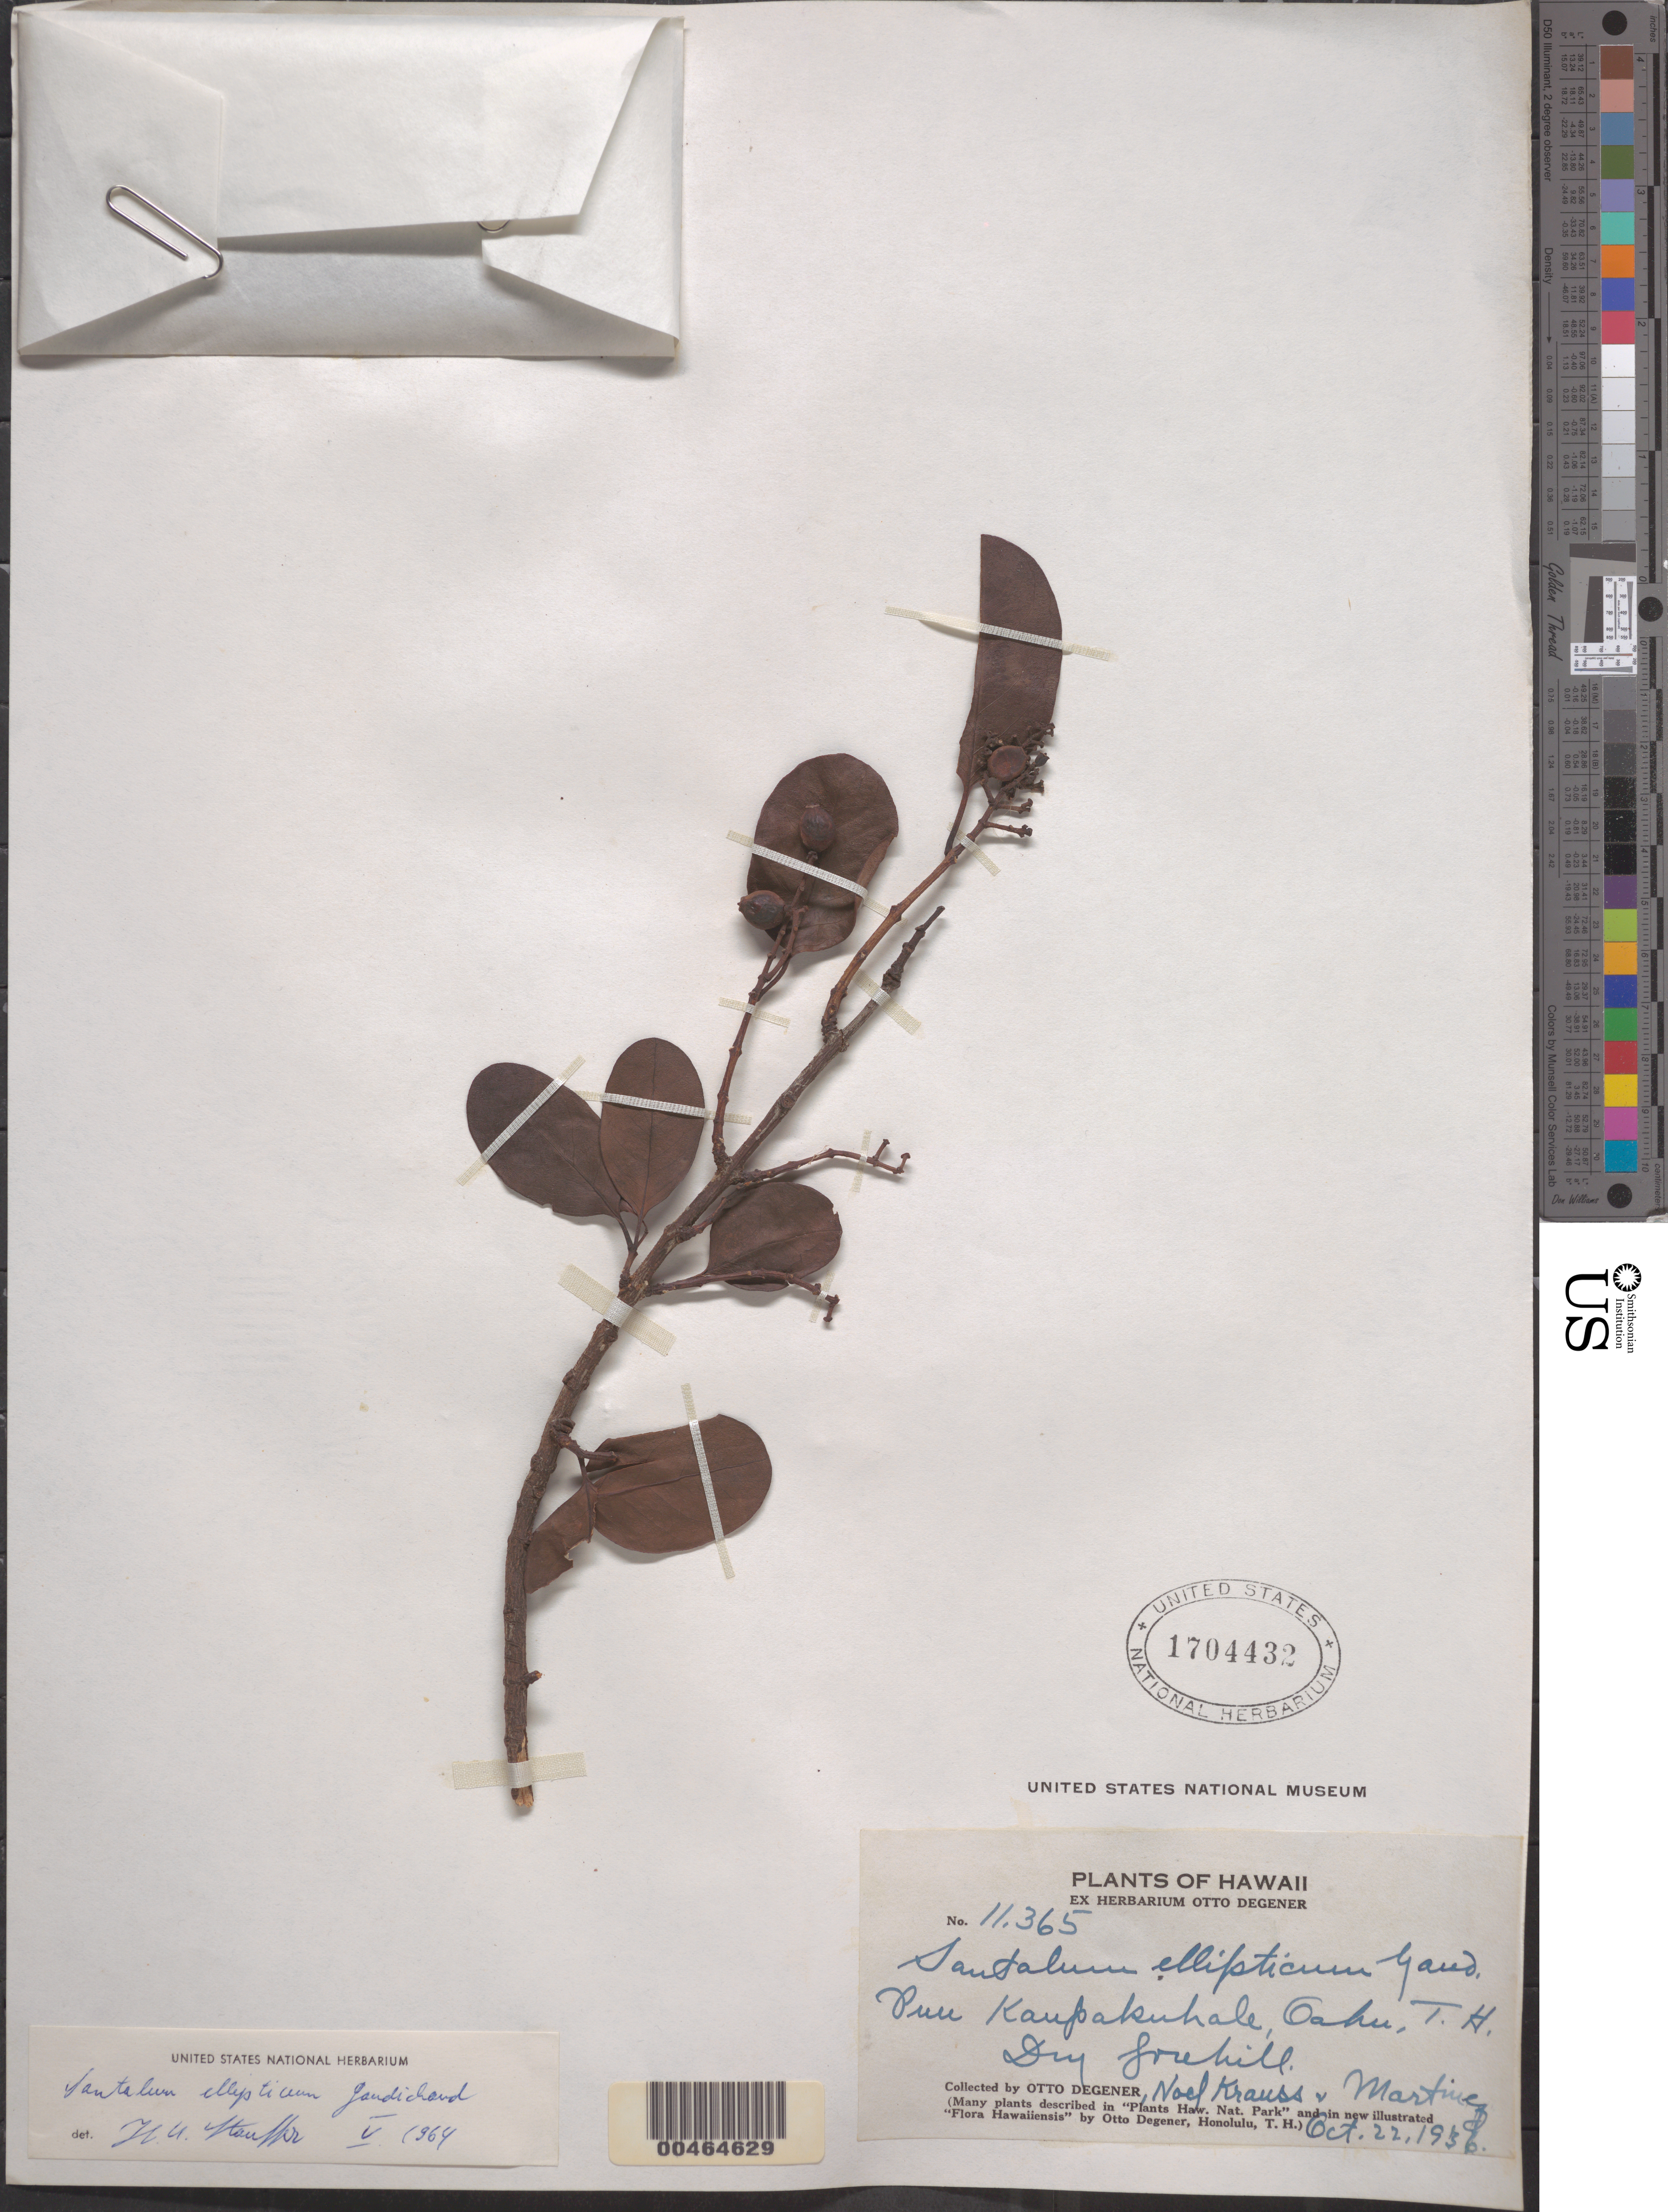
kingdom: Plantae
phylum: Tracheophyta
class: Magnoliopsida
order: Santalales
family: Santalaceae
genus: Santalum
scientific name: Santalum ellipticum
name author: Gaudich.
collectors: O. Degener, N. Krauss & -- Martinez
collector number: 11365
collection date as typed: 22 Oct 1936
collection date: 1936-10-22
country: United States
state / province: Hawaii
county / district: Honolulu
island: Oahu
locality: Puu Kaupakuhale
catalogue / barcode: US 1704432